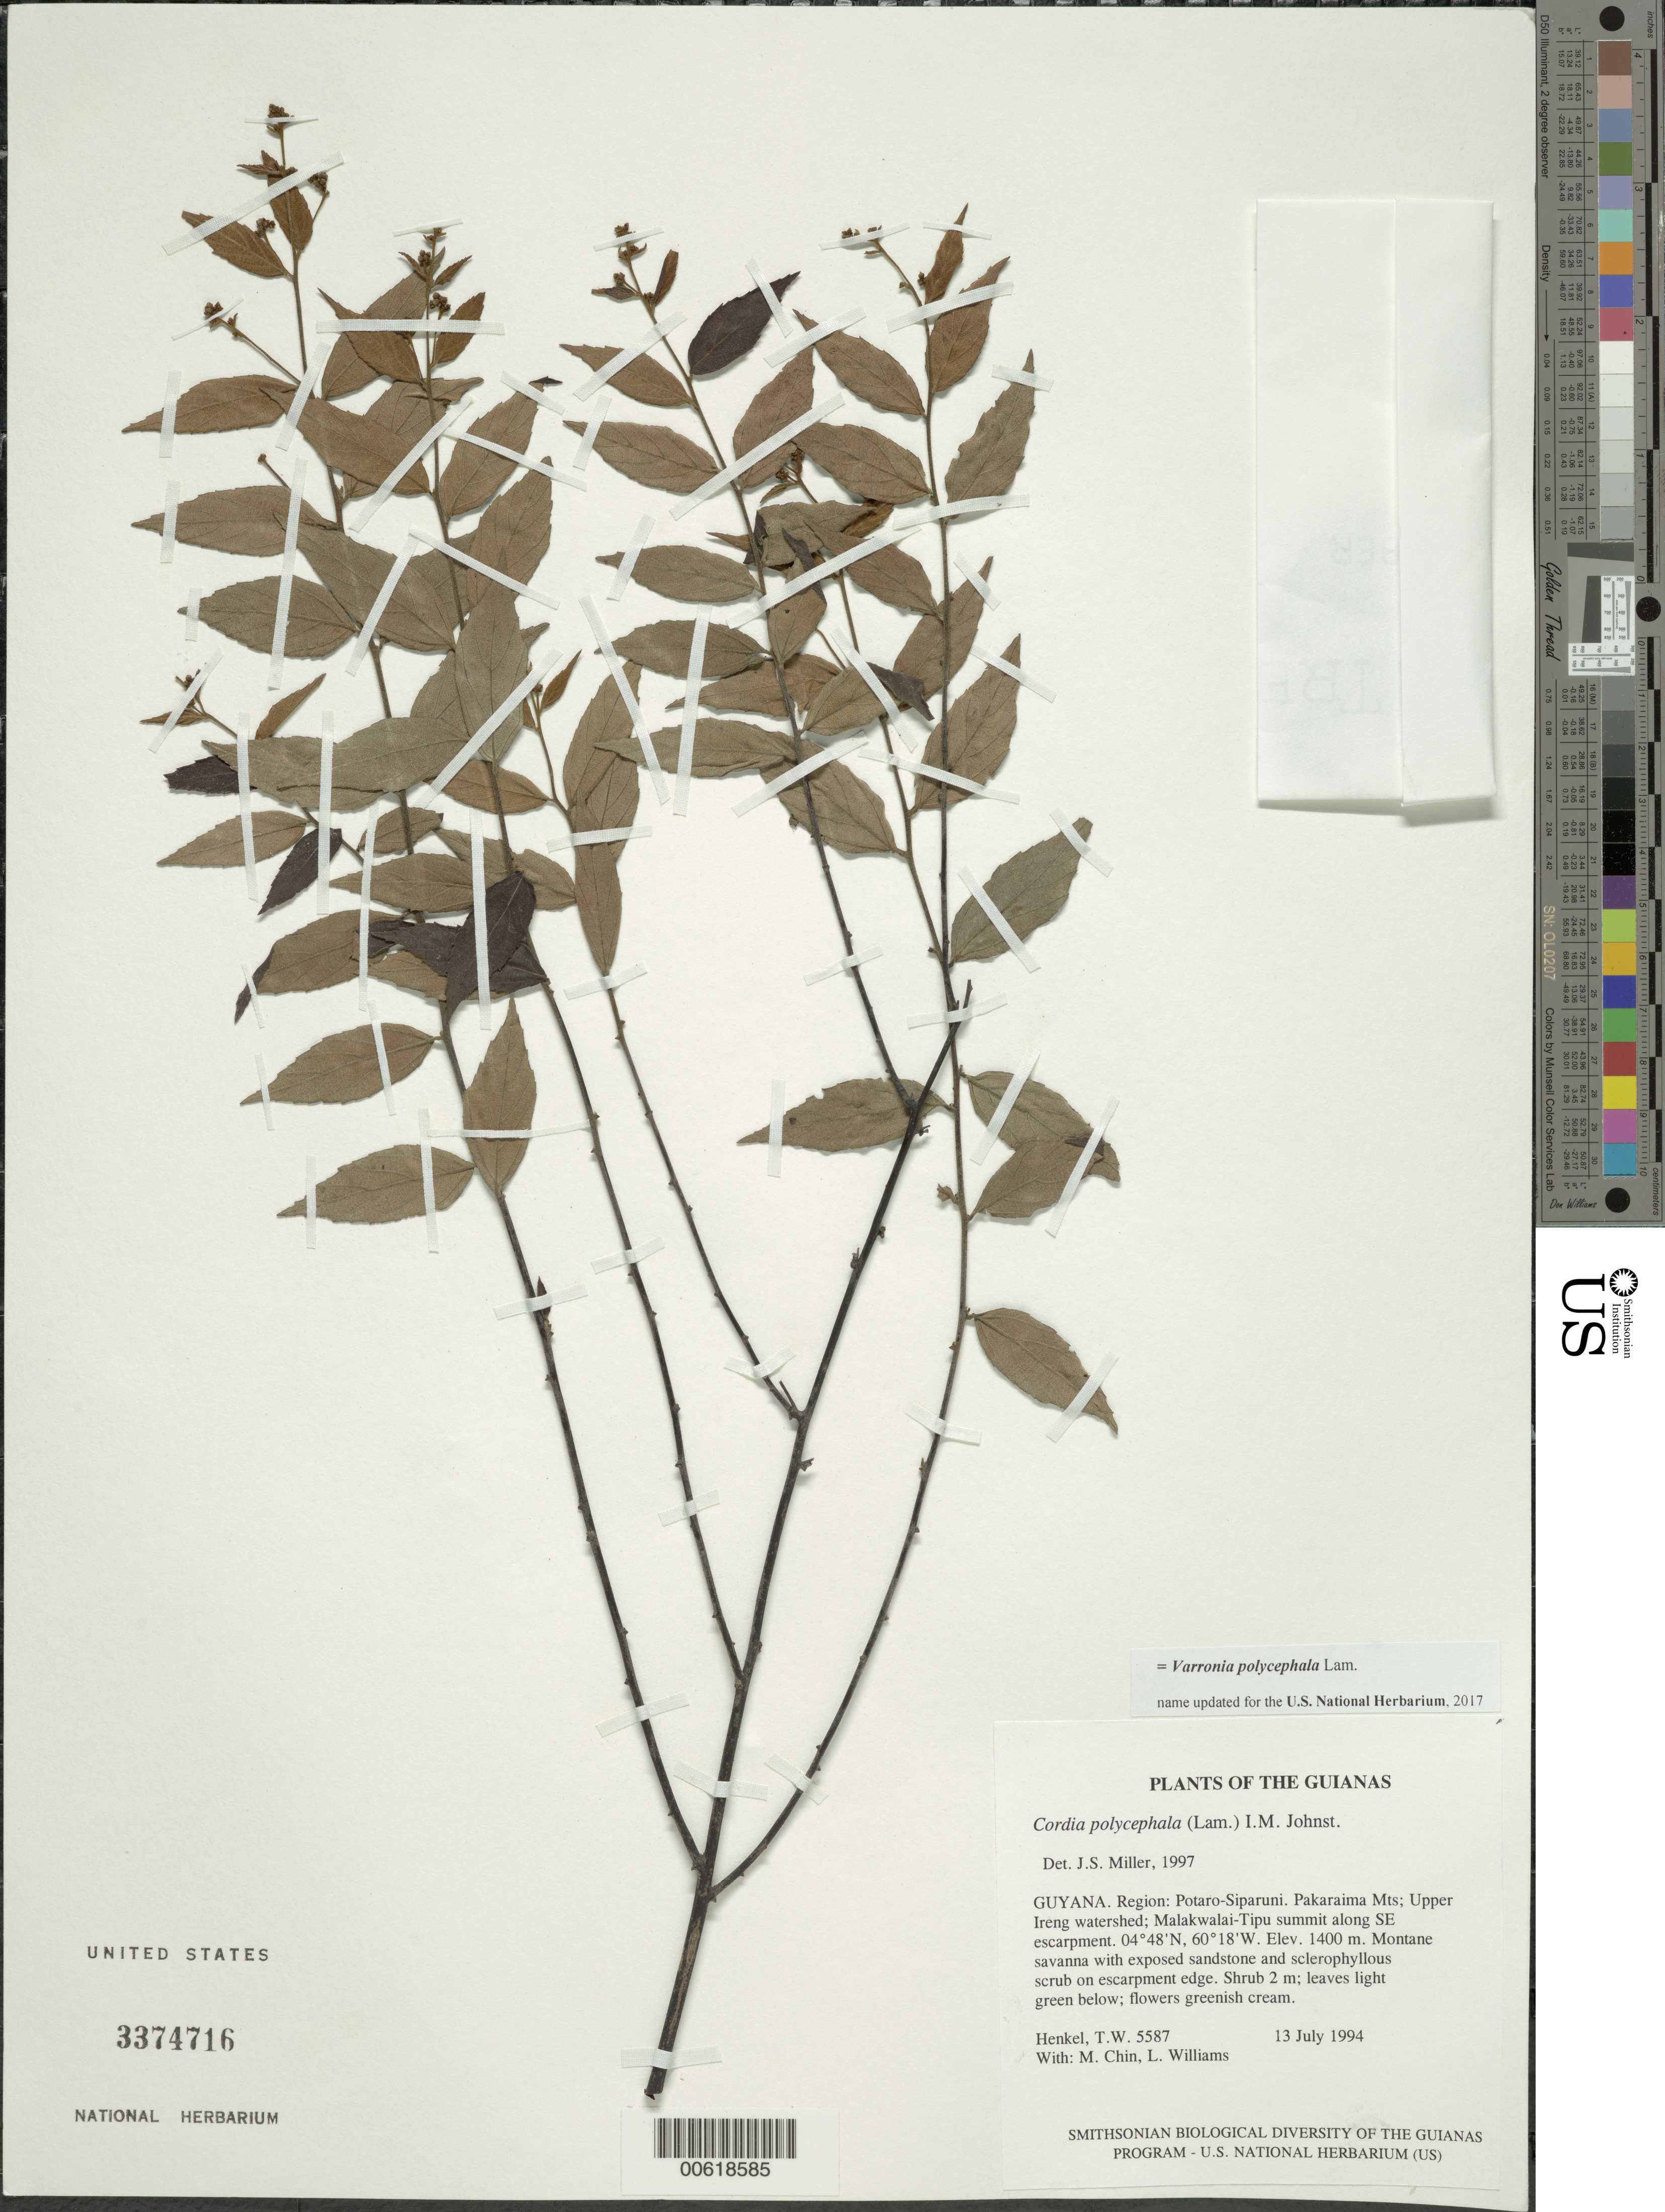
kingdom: Plantae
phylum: Tracheophyta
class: Magnoliopsida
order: Boraginales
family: Cordiaceae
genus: Varronia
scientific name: Varronia polycephala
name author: Lam.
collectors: T. Henkel, M. Chin & L. Williams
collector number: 5587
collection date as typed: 13 July 1994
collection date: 1994-07-13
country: Guyana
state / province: Potaro-Siparuni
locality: Pakaraima Mts; Upper Ireng watershed; Malakwalai-Tipu summit along SE escarpment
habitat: Montane savanna with exposed sandstone and sclerophyllous scrub on escarpment edge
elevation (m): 1400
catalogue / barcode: US 3374716